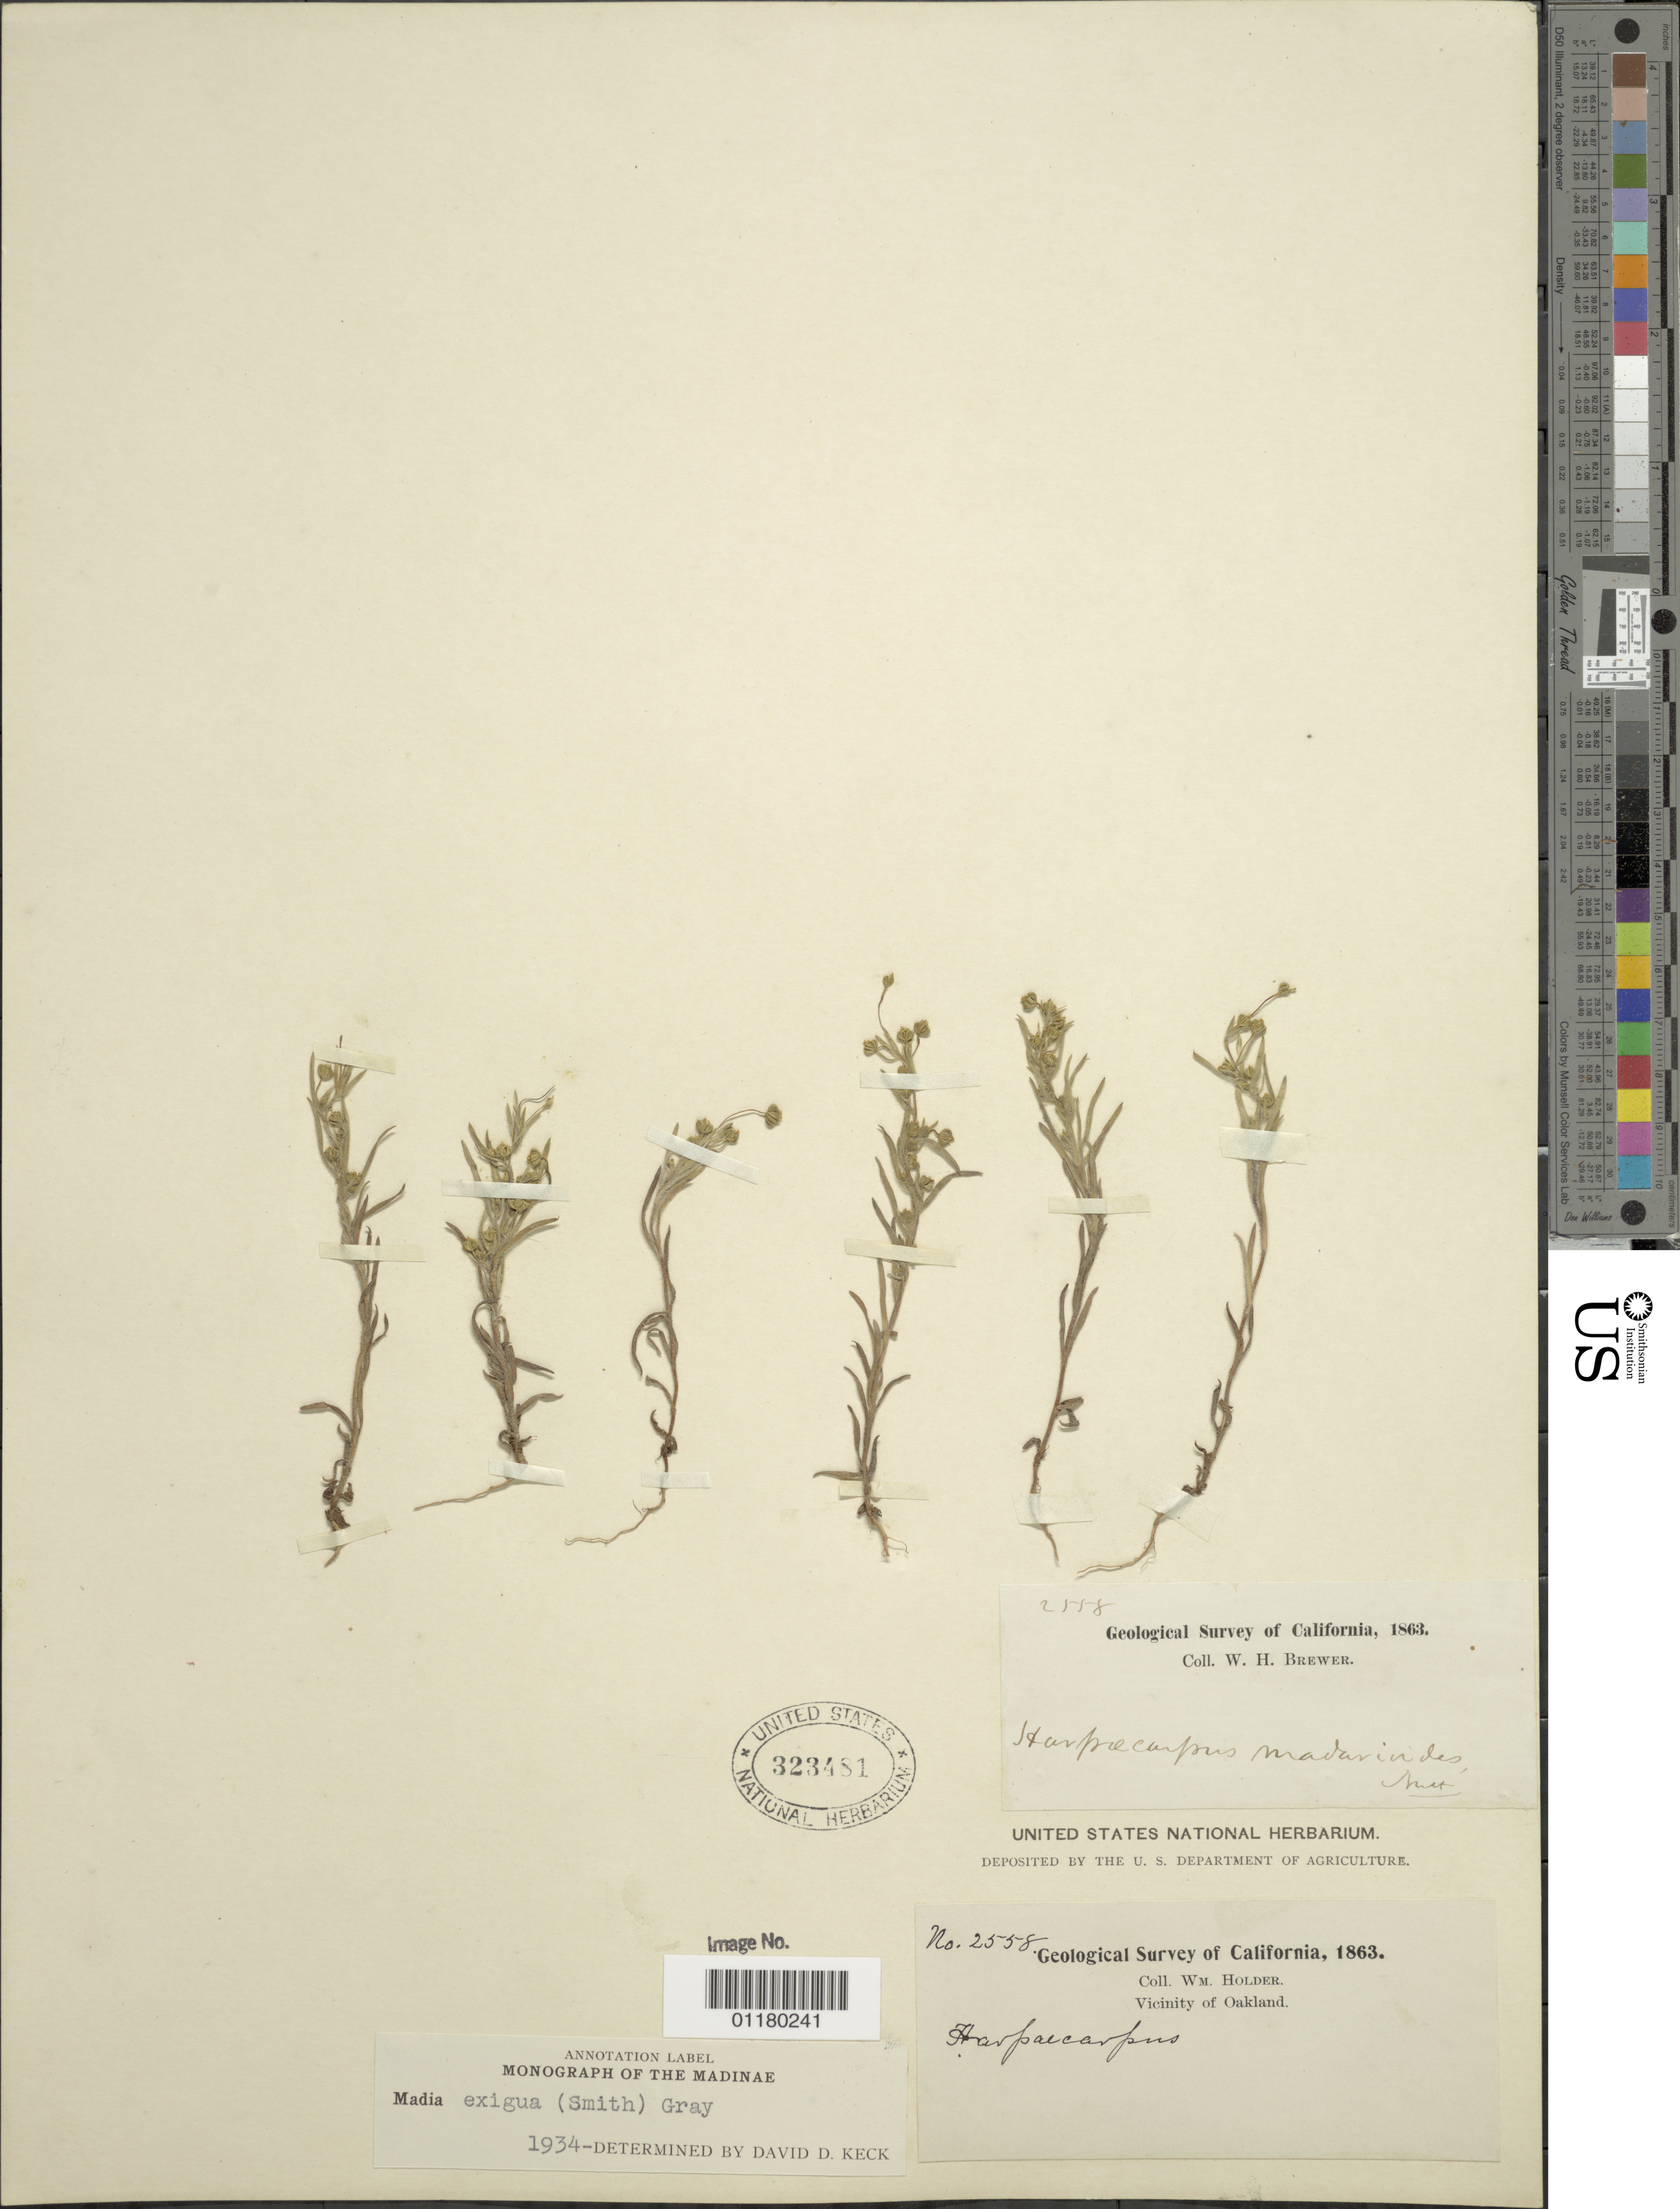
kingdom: Plantae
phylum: Tracheophyta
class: Magnoliopsida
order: Asterales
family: Asteraceae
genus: Madia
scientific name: Madia exigua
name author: (Sm.) A. Gray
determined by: Keck, David D.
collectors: W. Holder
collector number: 2558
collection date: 1863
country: United States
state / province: California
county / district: Alameda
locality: Vicinity of Oakland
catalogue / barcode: US 323481